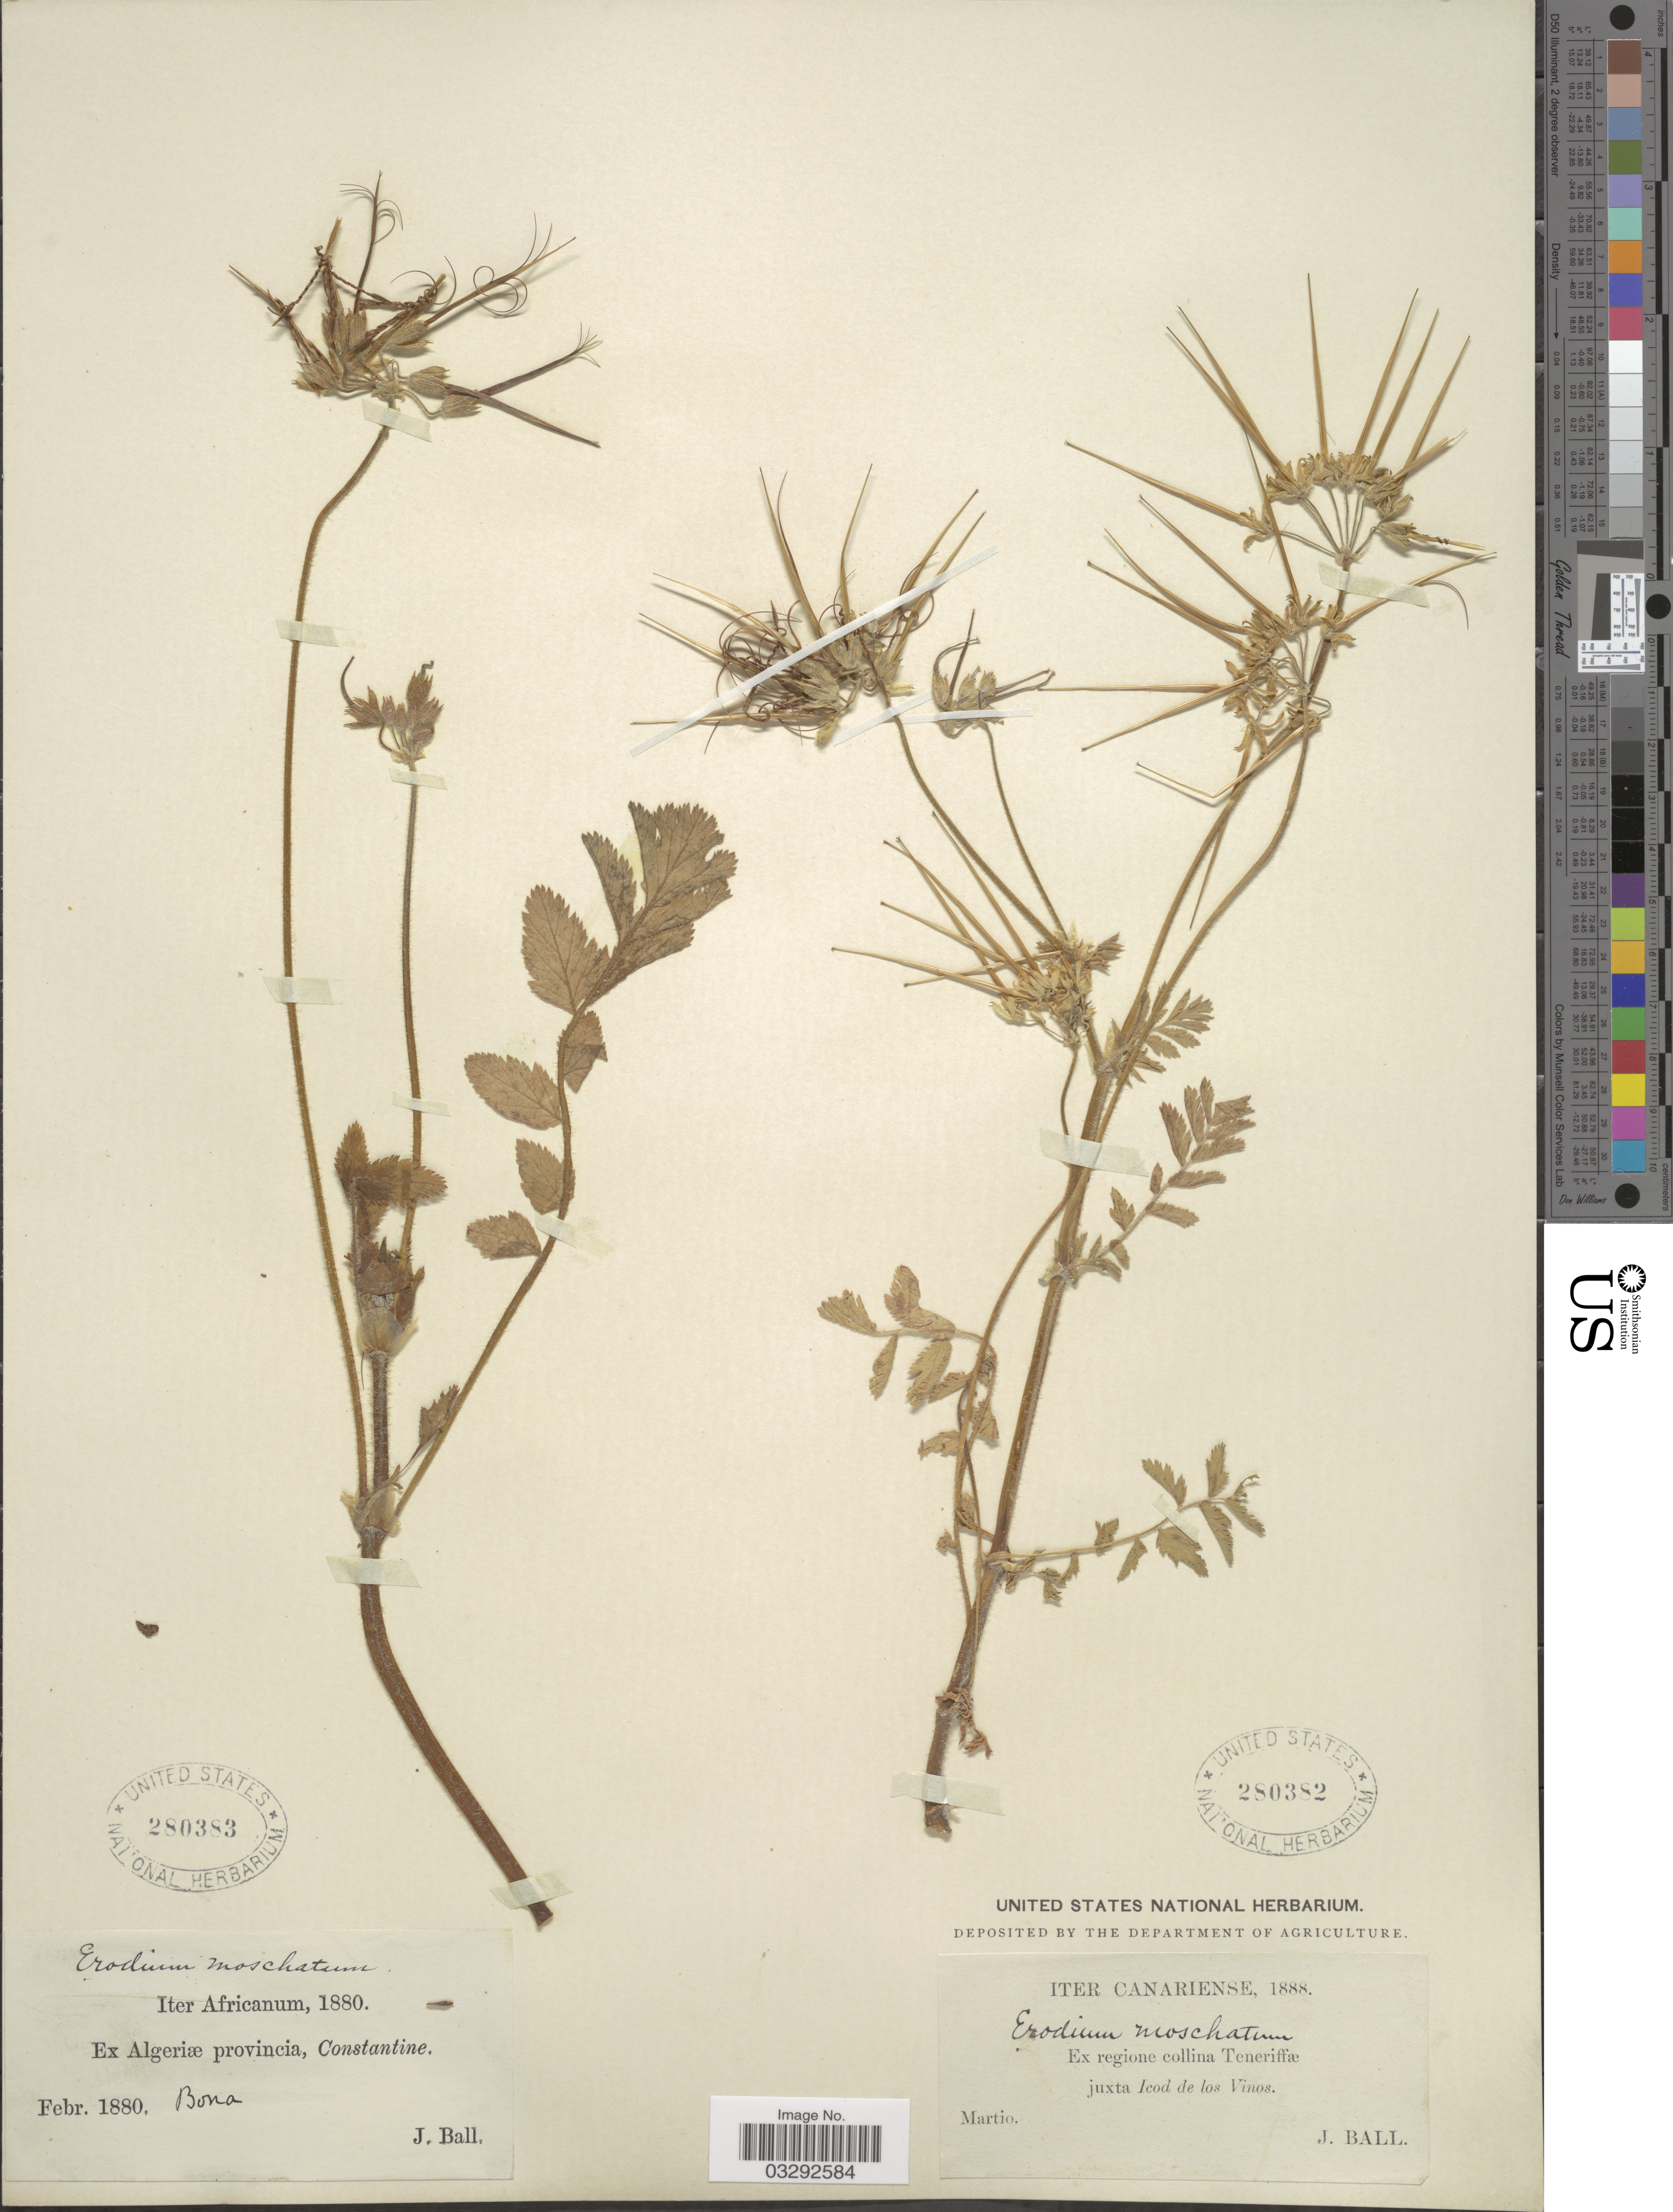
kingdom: Plantae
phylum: Tracheophyta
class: Magnoliopsida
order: Geraniales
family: Geraniaceae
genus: Erodium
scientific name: Erodium moschatum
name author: (L.) L'Hér. ex Aiton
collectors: J. Ball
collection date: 1880-02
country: Algeria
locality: Iter Africanum. Ex Algeriæ provincia, Constantine. Bona.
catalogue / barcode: US 280383-2